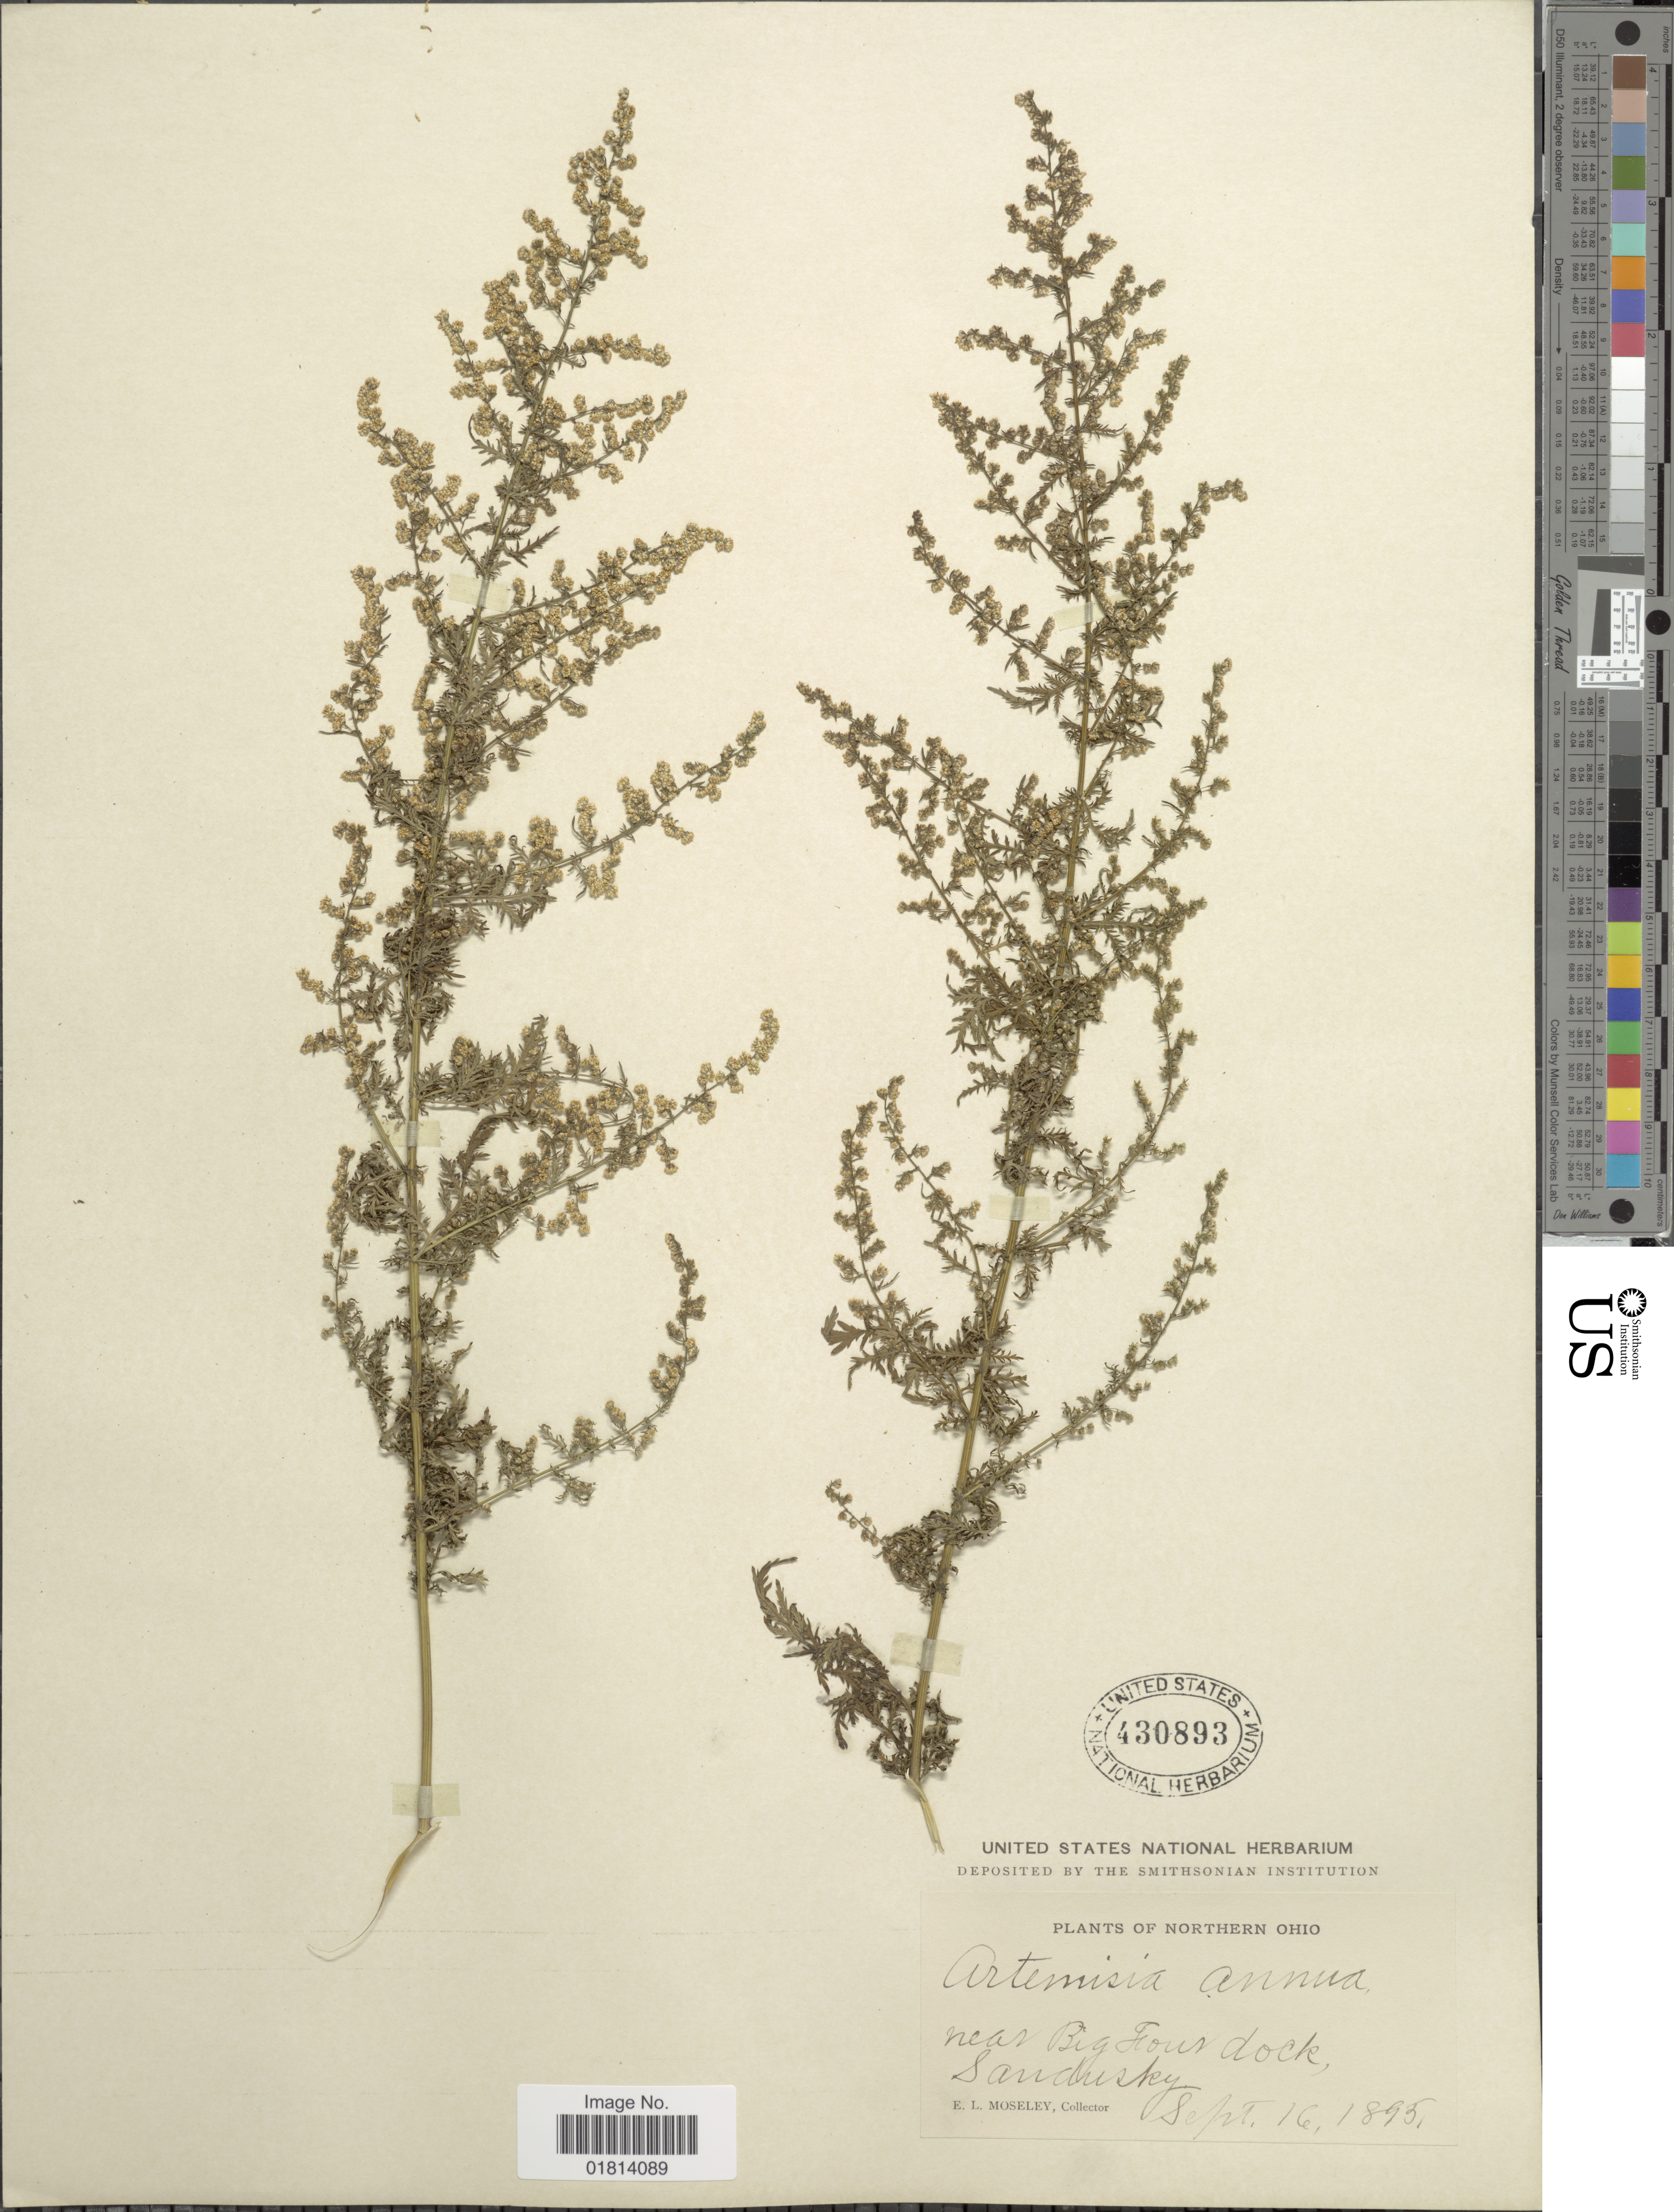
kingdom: Plantae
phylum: Tracheophyta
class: Magnoliopsida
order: Asterales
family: Asteraceae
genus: Artemisia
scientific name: Artemisia annua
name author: L.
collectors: E. Moseley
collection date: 1895-09-16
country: United States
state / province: Ohio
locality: Northern Ohio. Near Big Four dock, Sandusky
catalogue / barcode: US 430893